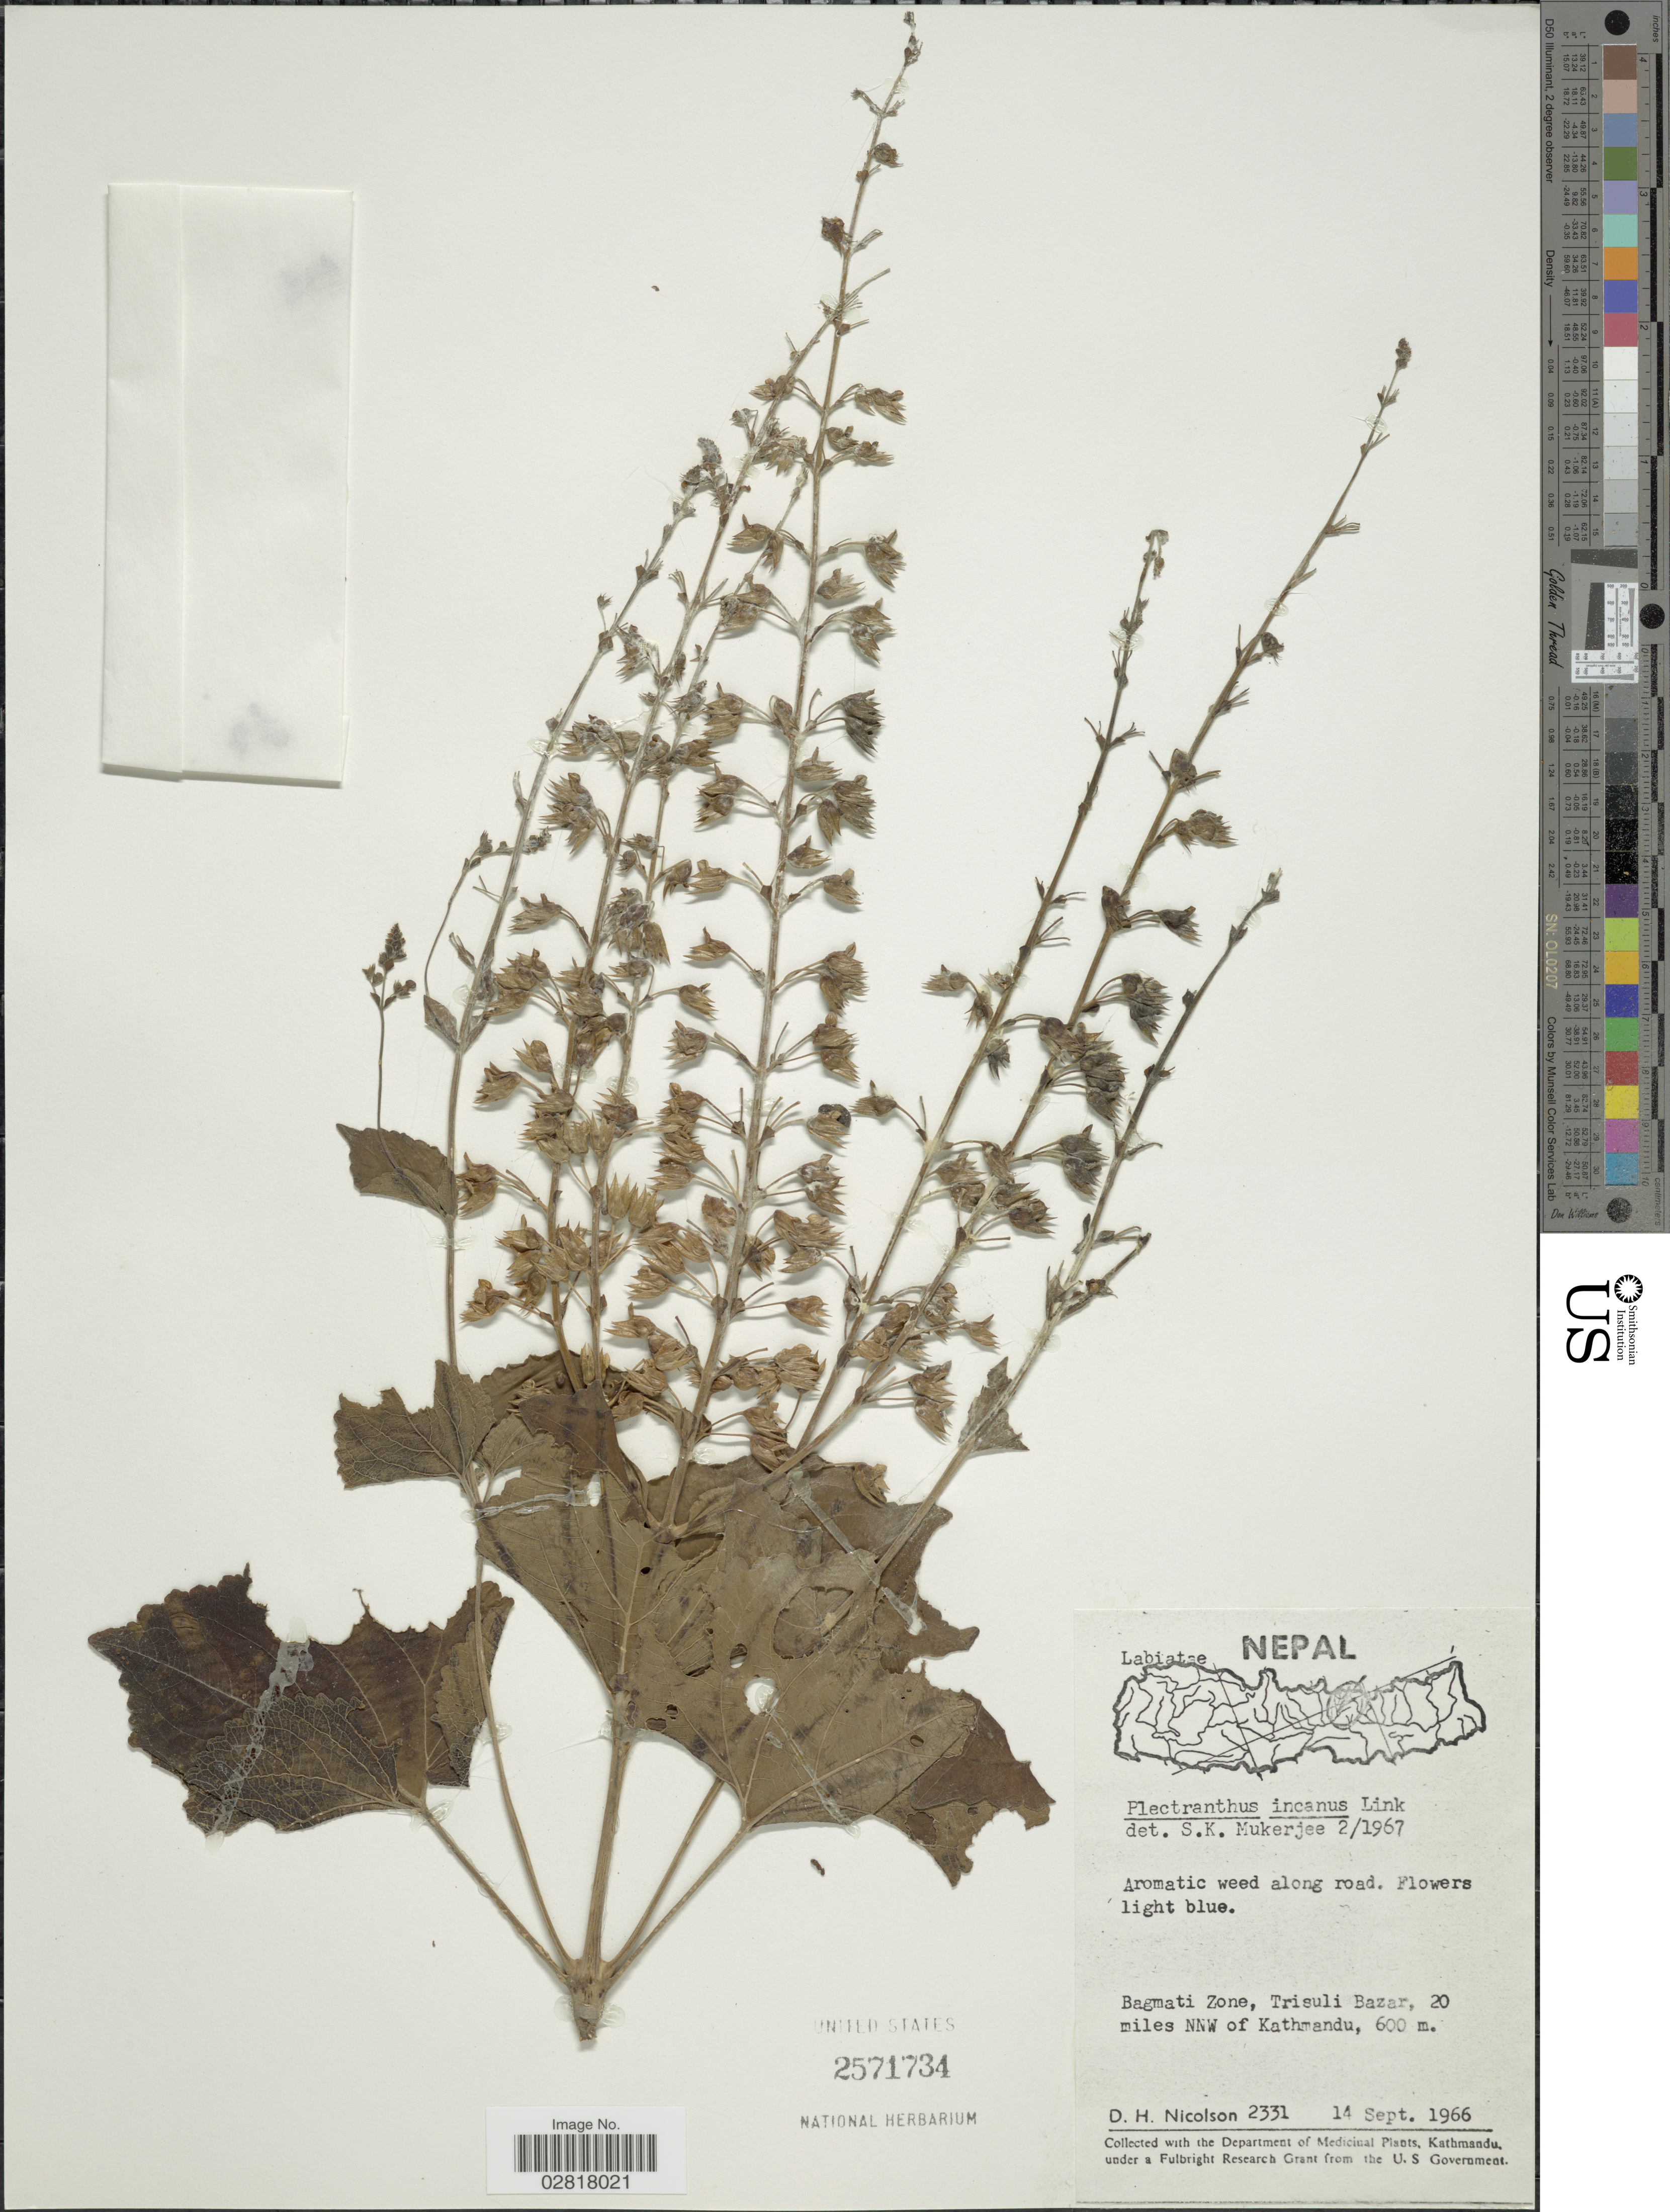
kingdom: Plantae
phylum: Tracheophyta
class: Magnoliopsida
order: Lamiales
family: Lamiaceae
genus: Plectranthus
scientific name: Plectranthus incanus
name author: Link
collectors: D. H. Nicolson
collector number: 2331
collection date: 1966-09-14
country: Nepal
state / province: Bagmati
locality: Bagmati Zone, Trisuli Bazar, 20 miles NNW of Kathmandu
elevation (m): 600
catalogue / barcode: US 2571734